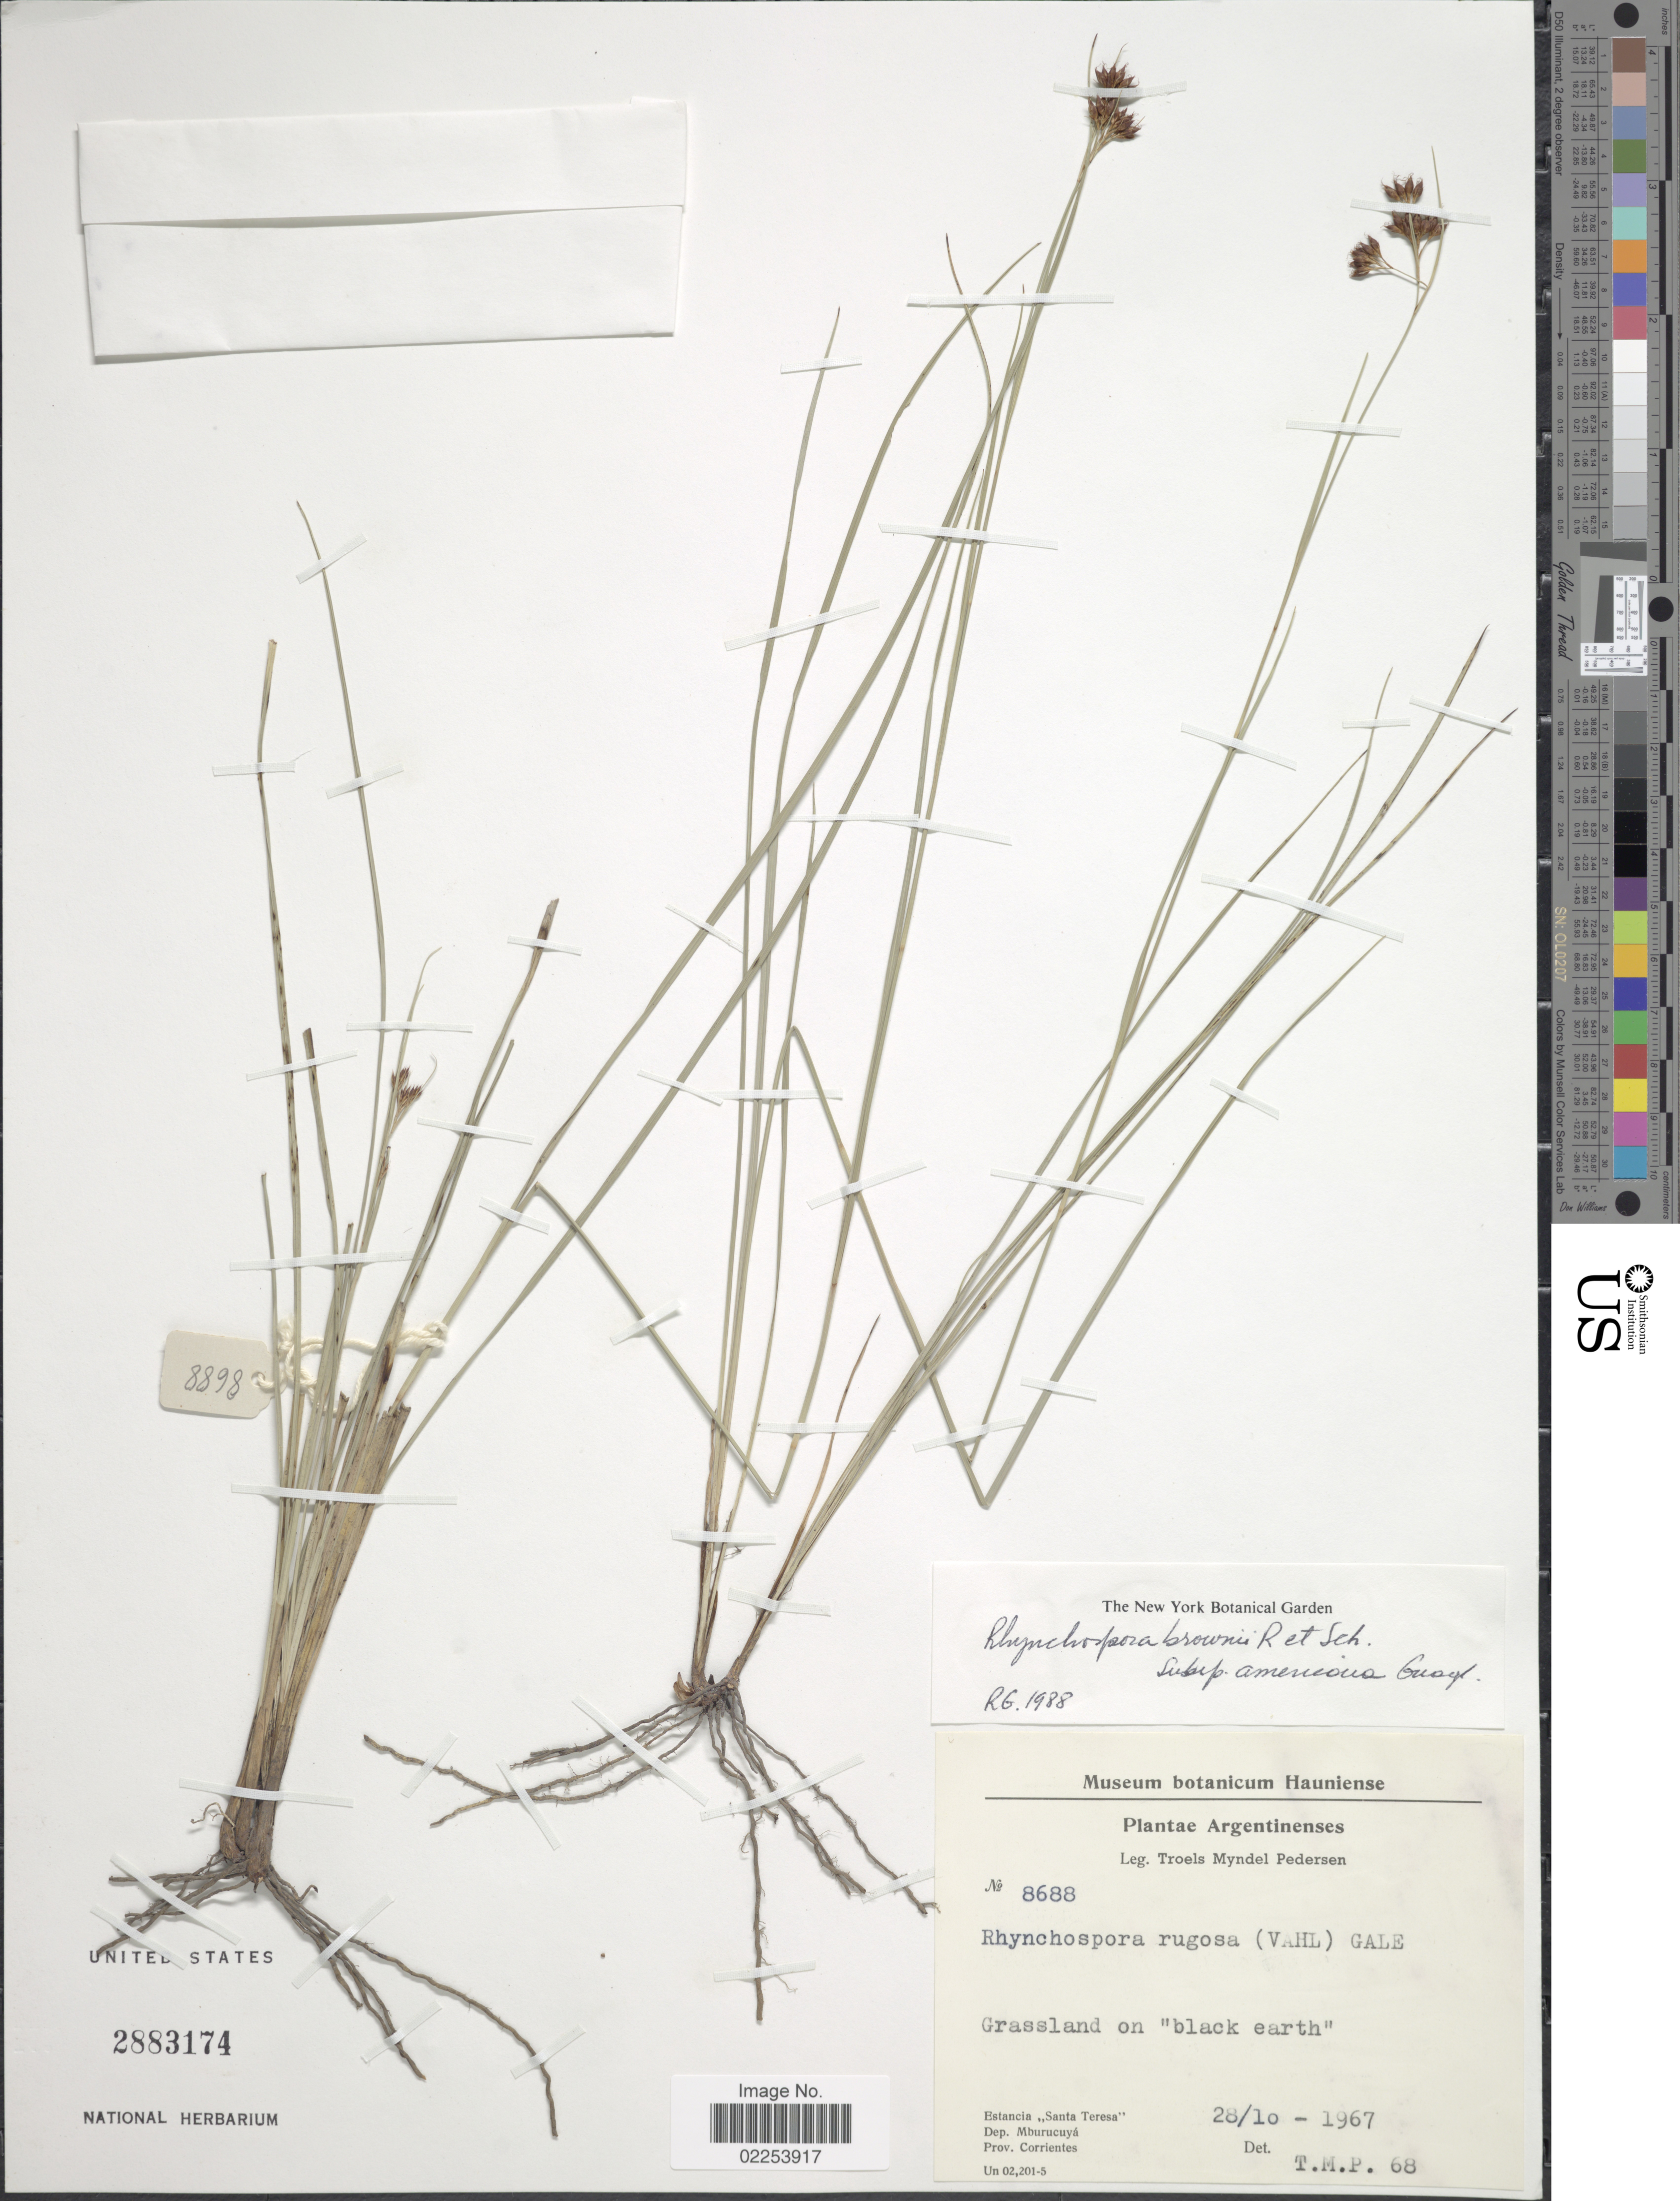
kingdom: Plantae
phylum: Tracheophyta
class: Liliopsida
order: Poales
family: Cyperaceae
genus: Rhynchospora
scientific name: Rhynchospora brownii subsp. americana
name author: Guagl.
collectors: T. Pederson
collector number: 8688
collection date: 1967-10-28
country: Argentina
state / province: Corrientes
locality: Estancia Santa Teresa Dep. Mburucuya. "Black Earth"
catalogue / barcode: US 2883174